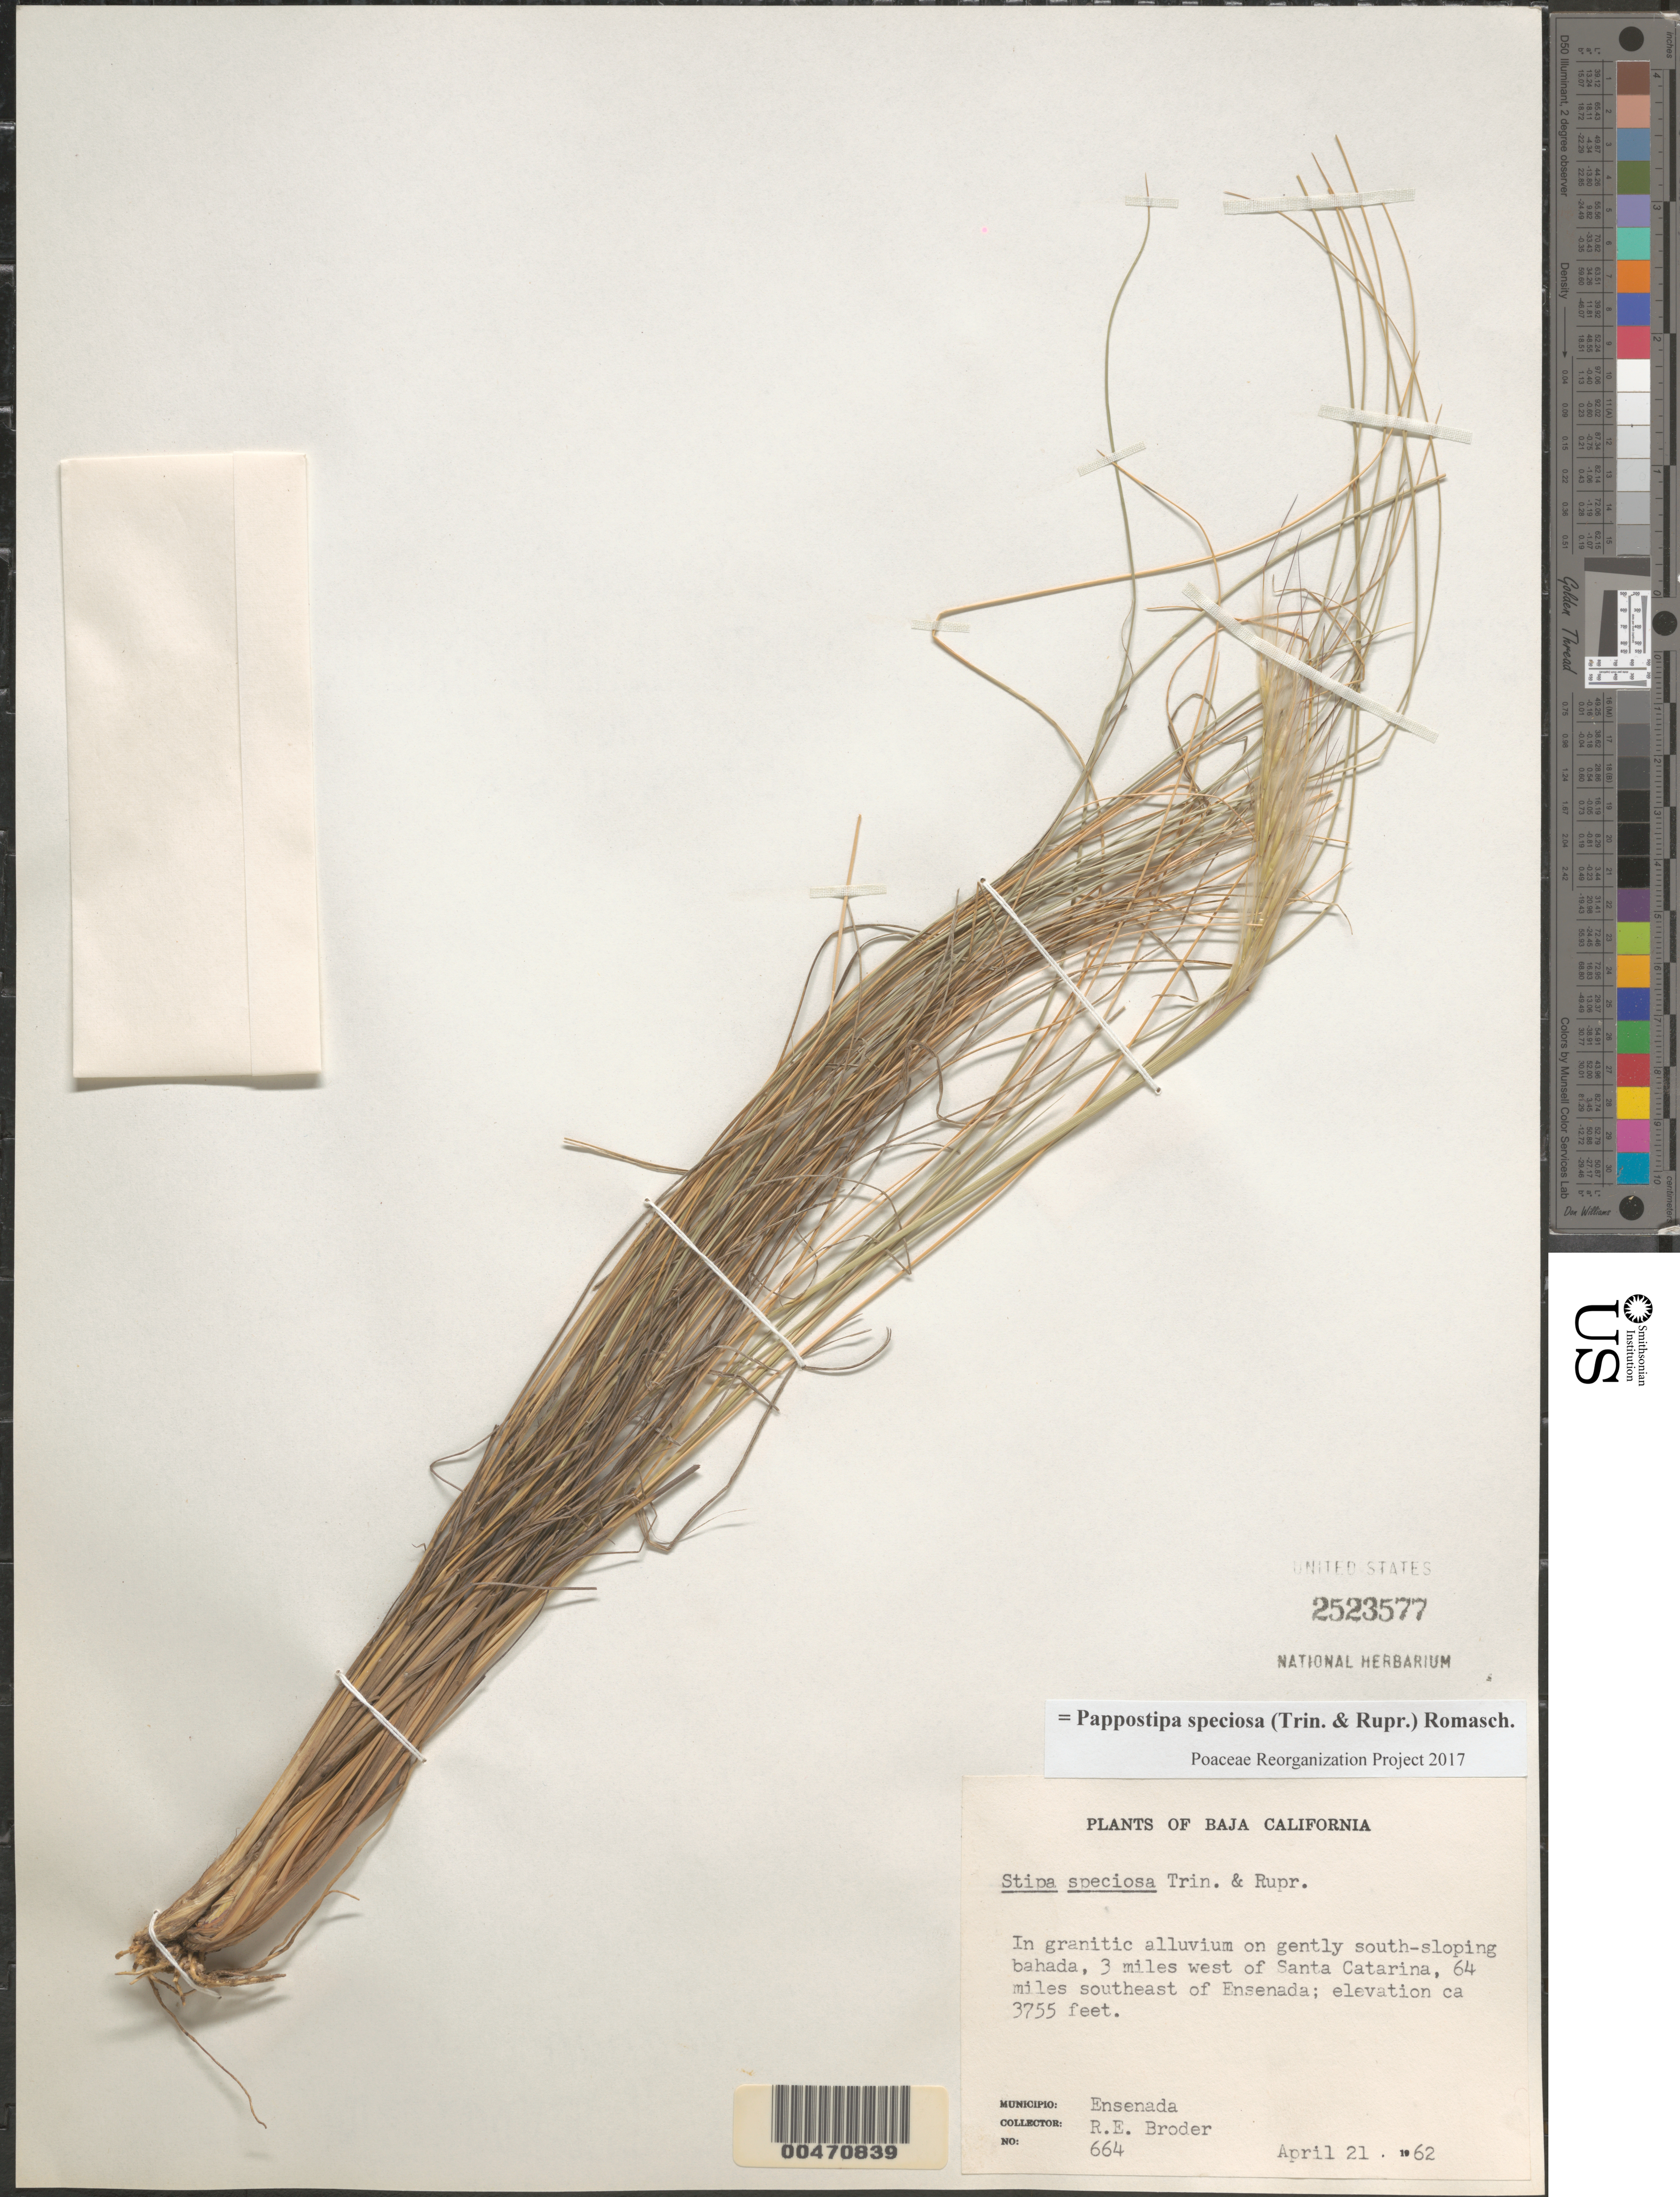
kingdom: Plantae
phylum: Tracheophyta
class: Liliopsida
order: Poales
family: Poaceae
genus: Pappostipa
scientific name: Pappostipa speciosa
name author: (Trin. & Rupr.) Romasch.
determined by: Poaceae Reorganization Project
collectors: R. Broder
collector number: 664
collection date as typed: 21 Apr 1962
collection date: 1962-04-21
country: Mexico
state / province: Baja California Norte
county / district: Ensenada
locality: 3 mi W of Santa Catarina, 64 mi SE of Ensenada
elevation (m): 1145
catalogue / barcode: US 2523577